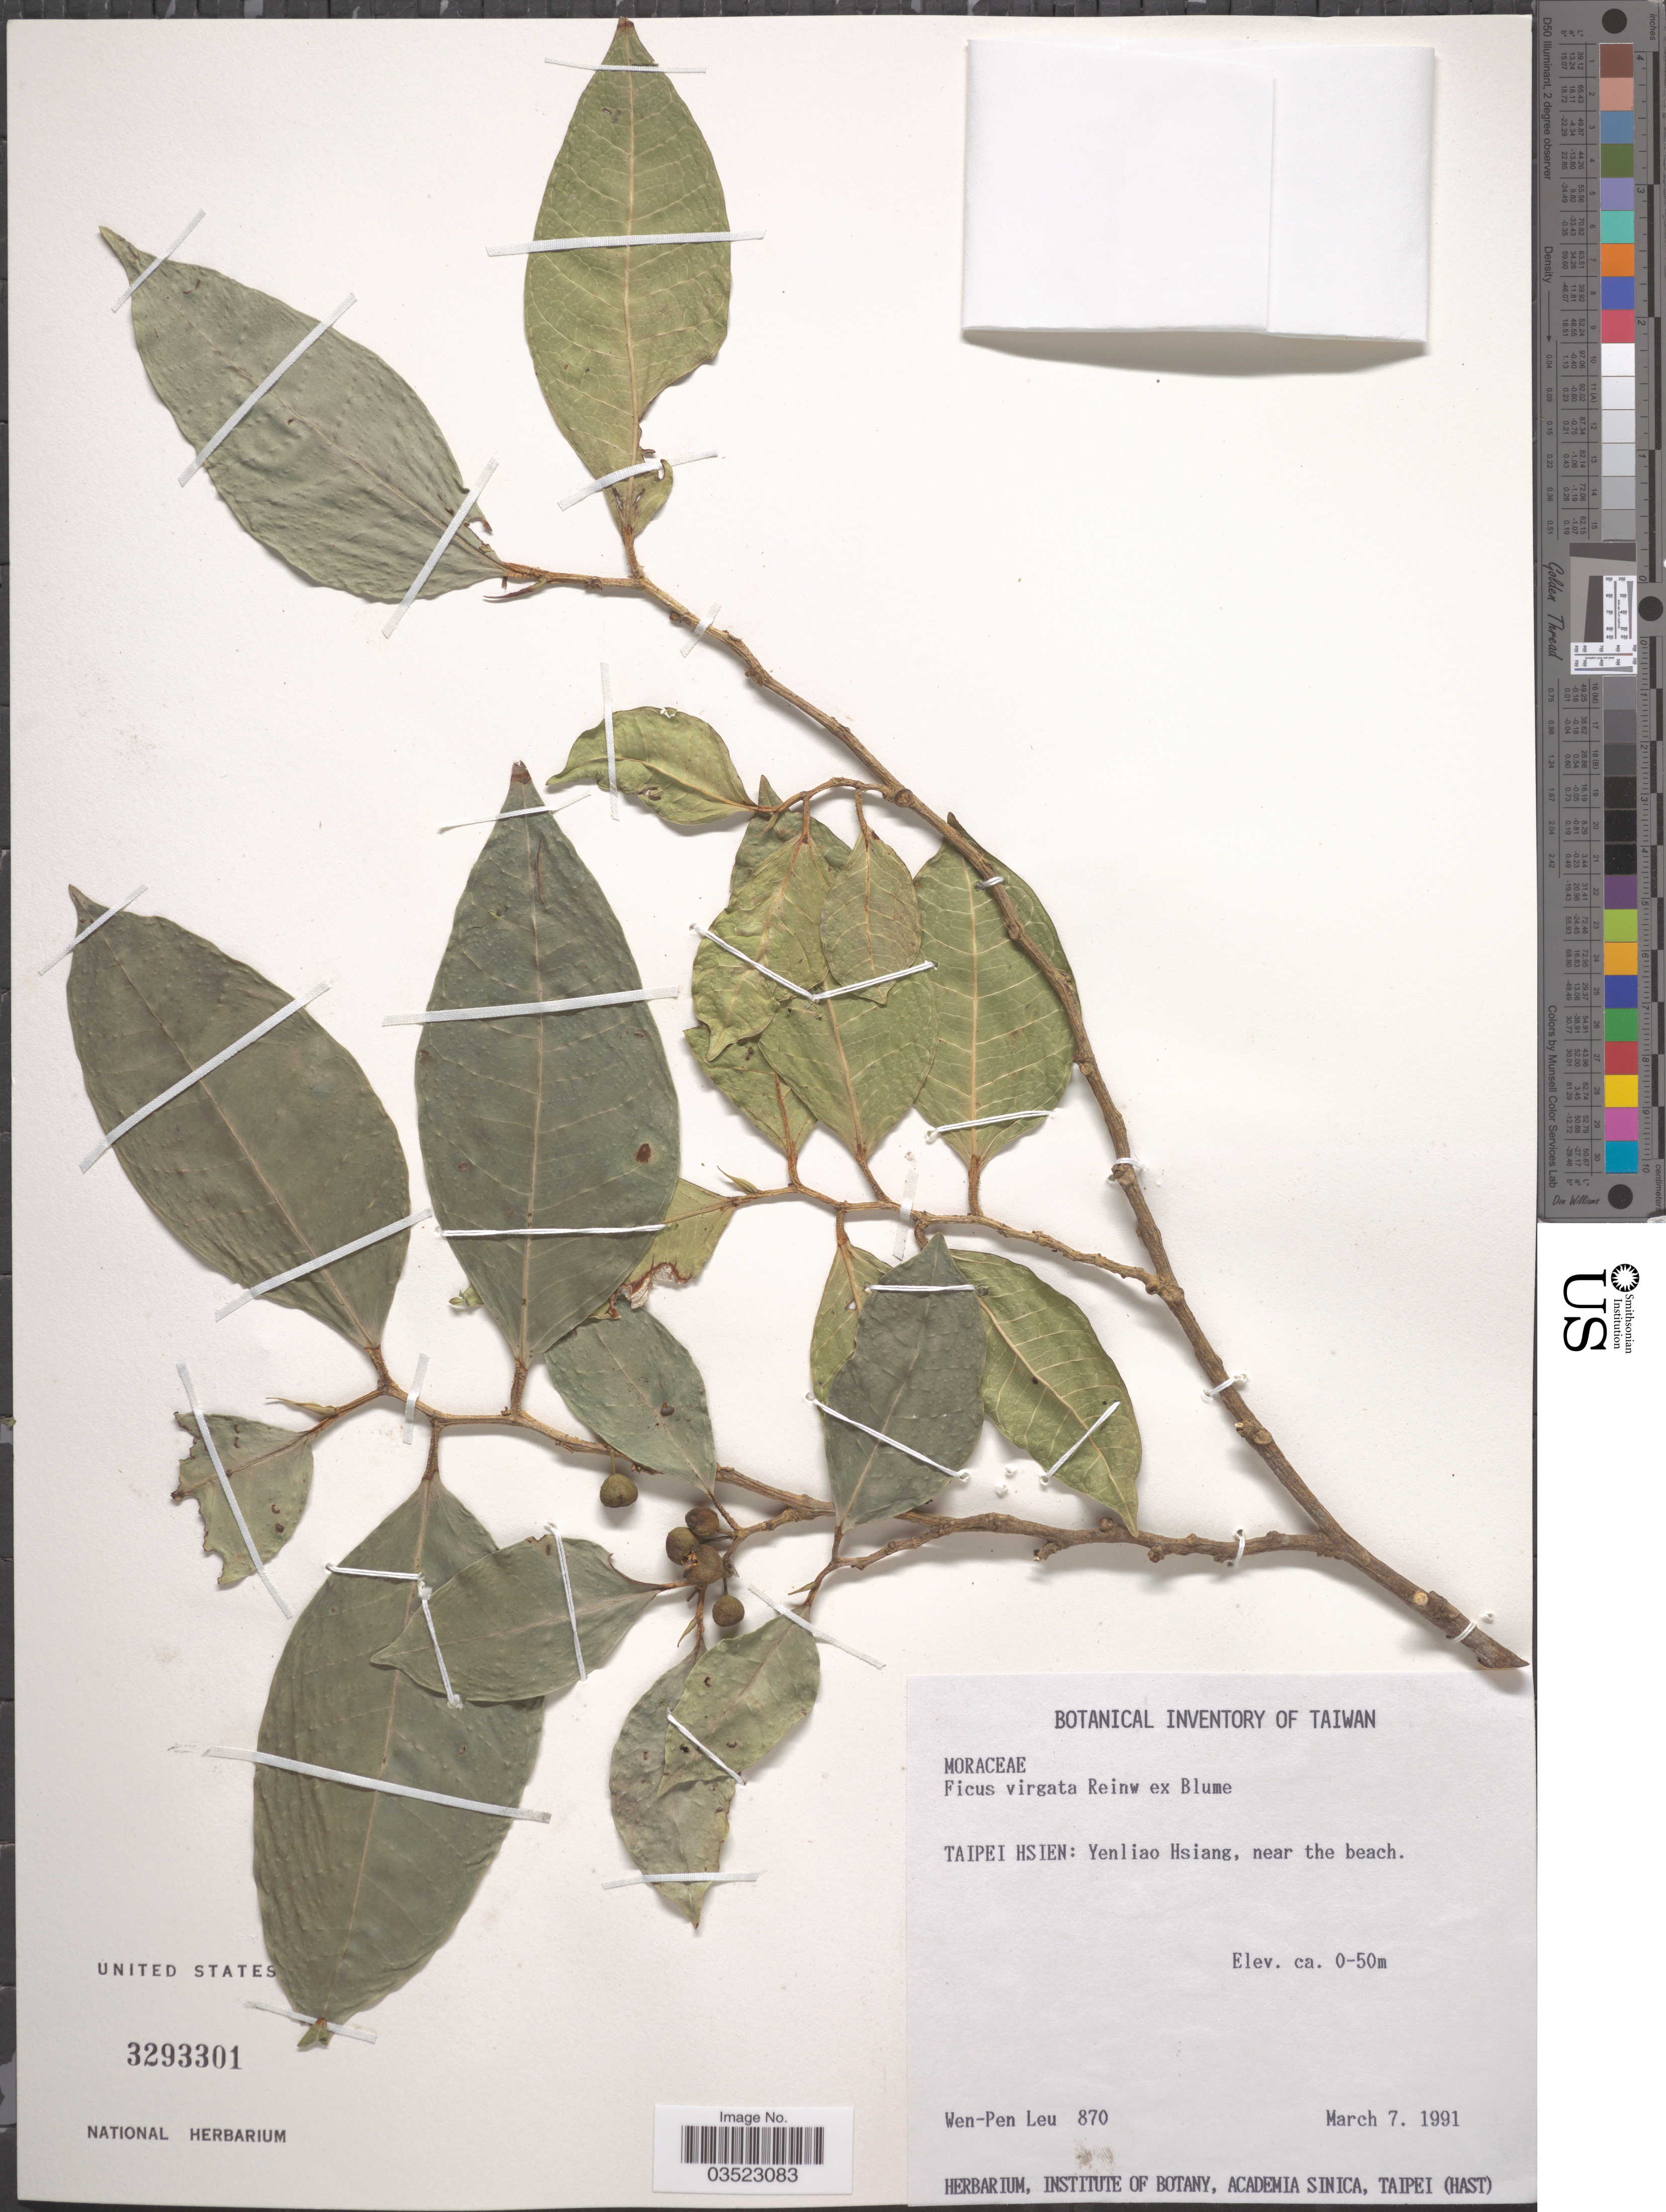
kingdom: Plantae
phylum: Tracheophyta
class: Magnoliopsida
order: Rosales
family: Moraceae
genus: Ficus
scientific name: Ficus virgata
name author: Reinw.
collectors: W. Leu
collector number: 870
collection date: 1991-03-07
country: Taiwan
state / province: Taipei City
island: Taiwan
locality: Taipei Hsien: Yenliao Hsiang, near the beach.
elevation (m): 0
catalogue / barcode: US 3293301